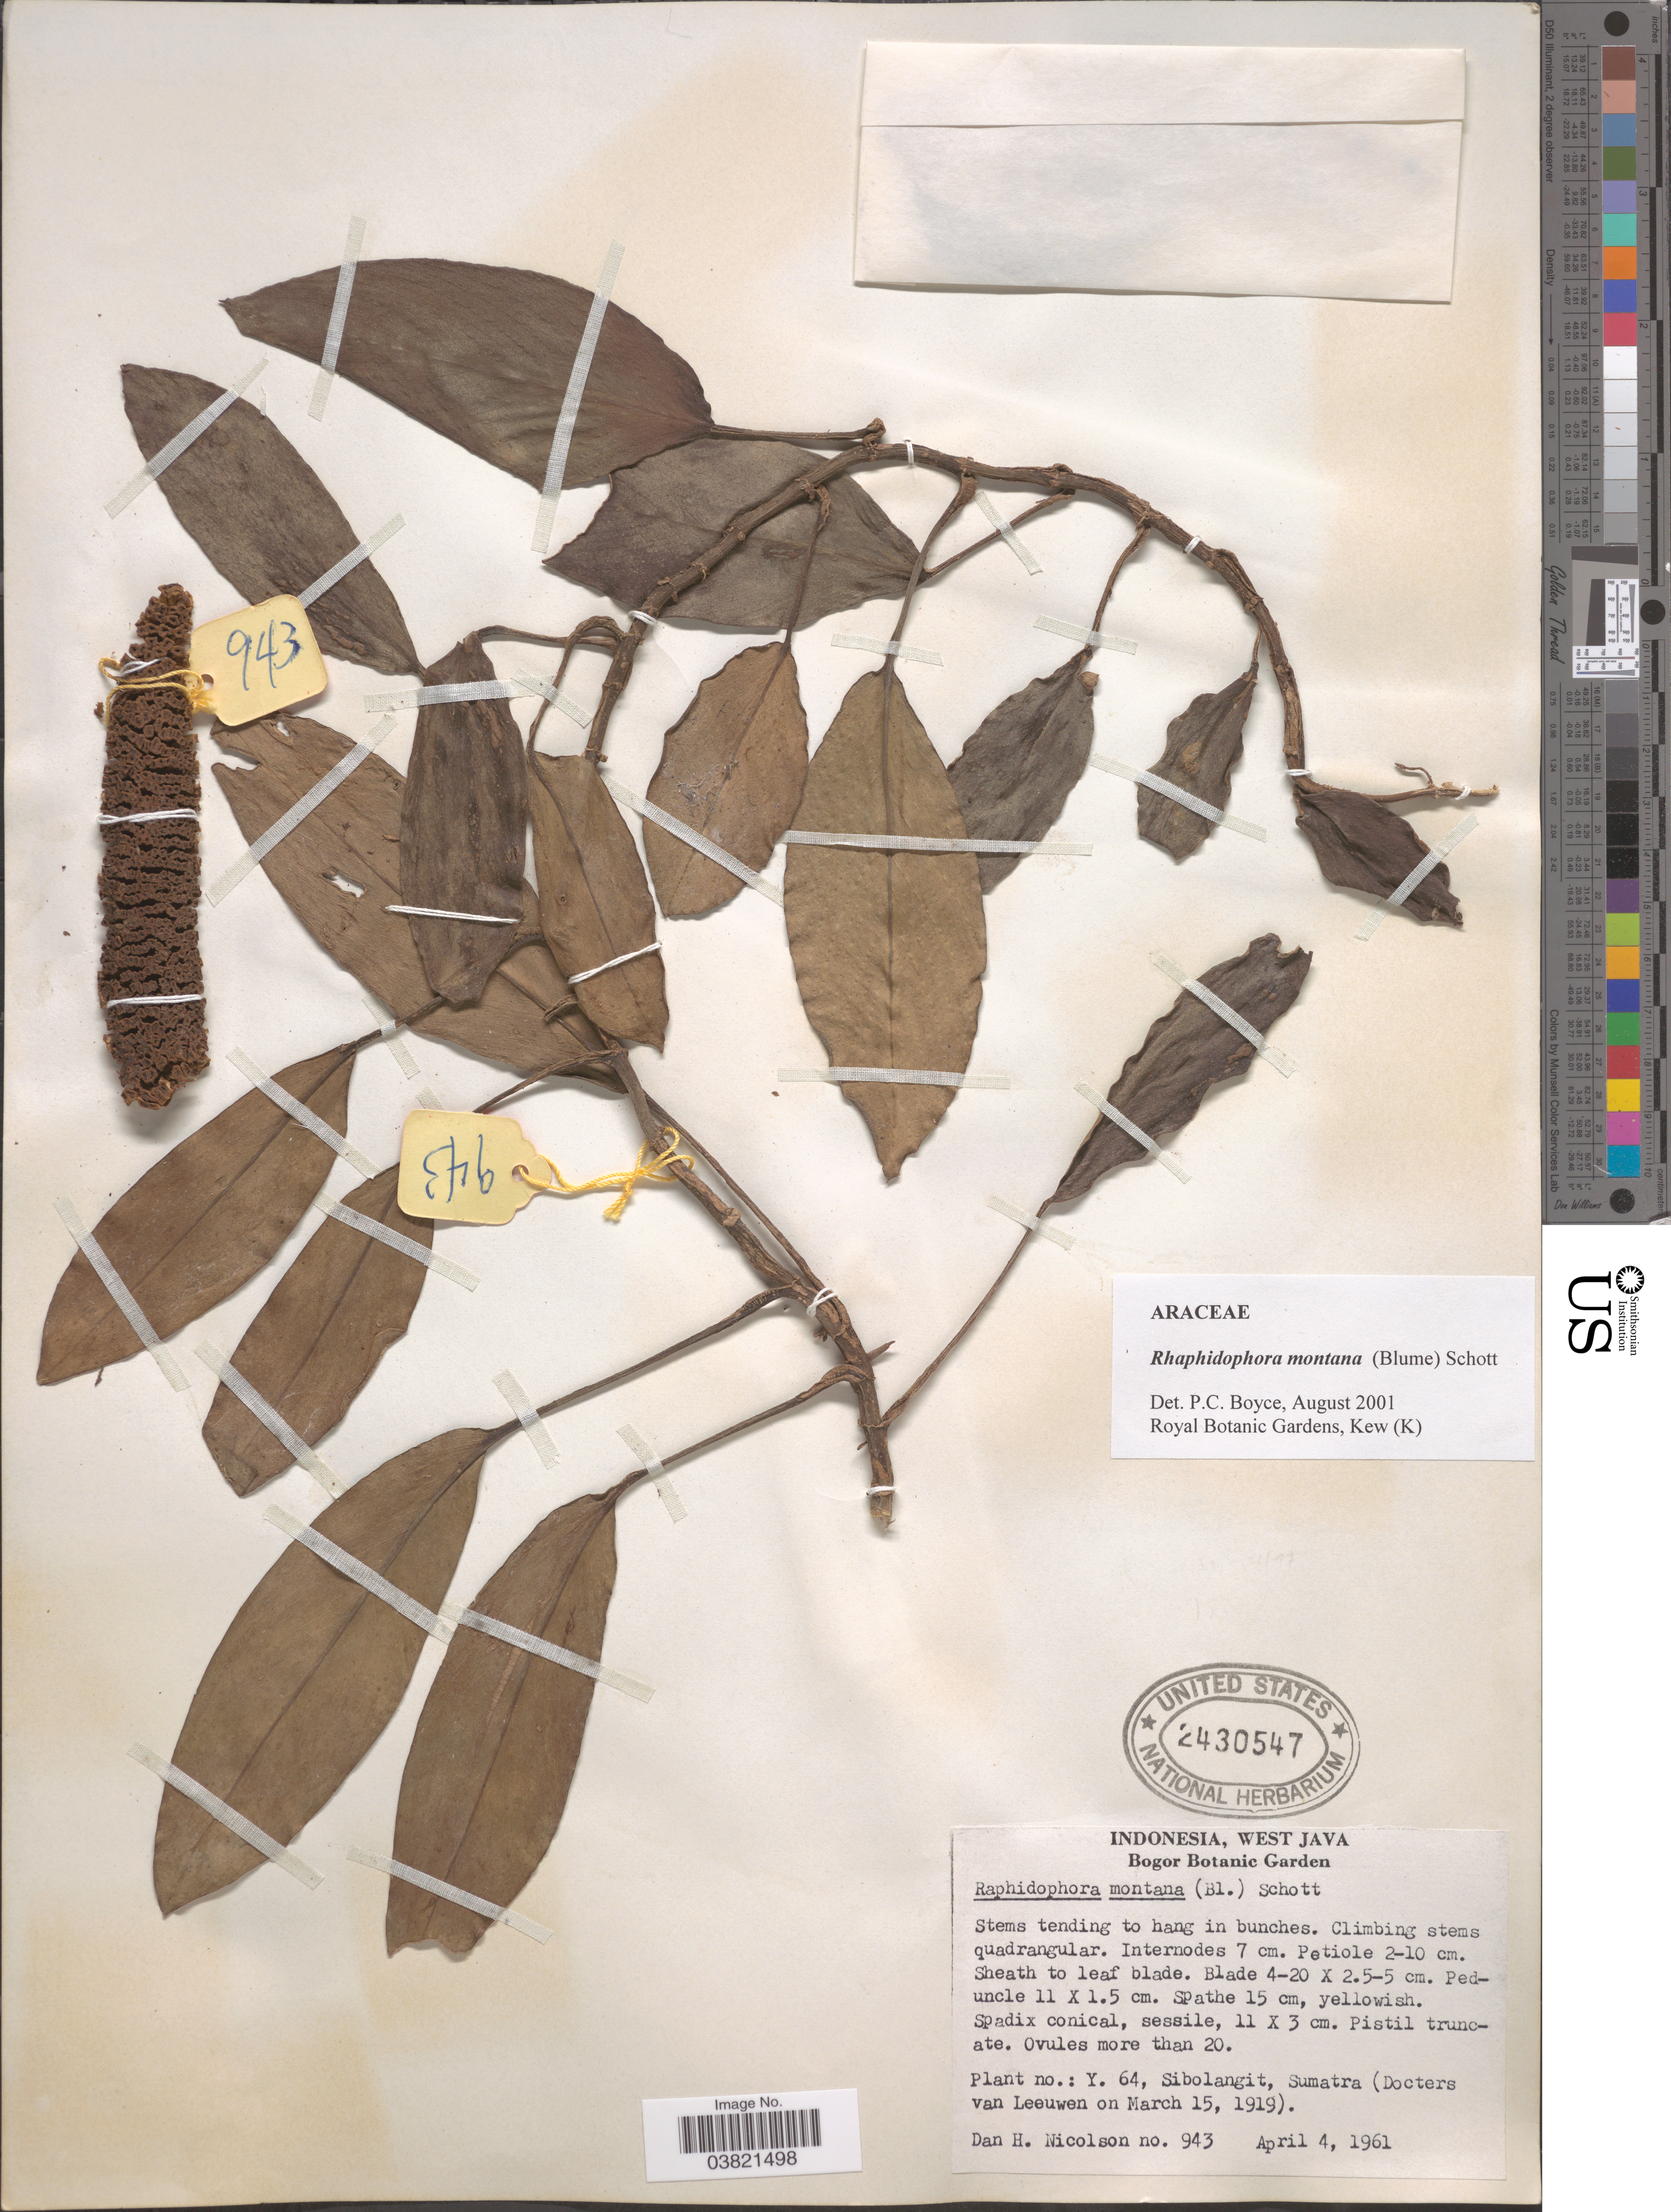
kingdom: Plantae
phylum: Tracheophyta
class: Liliopsida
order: Alismatales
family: Araceae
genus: Rhaphidophora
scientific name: Rhaphidophora montana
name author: (Blume) Schott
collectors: D. H. Nicolson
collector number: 943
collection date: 1961-04-04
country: Indonesia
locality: West Java. Bogor Botanic Garden.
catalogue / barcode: US 2430547